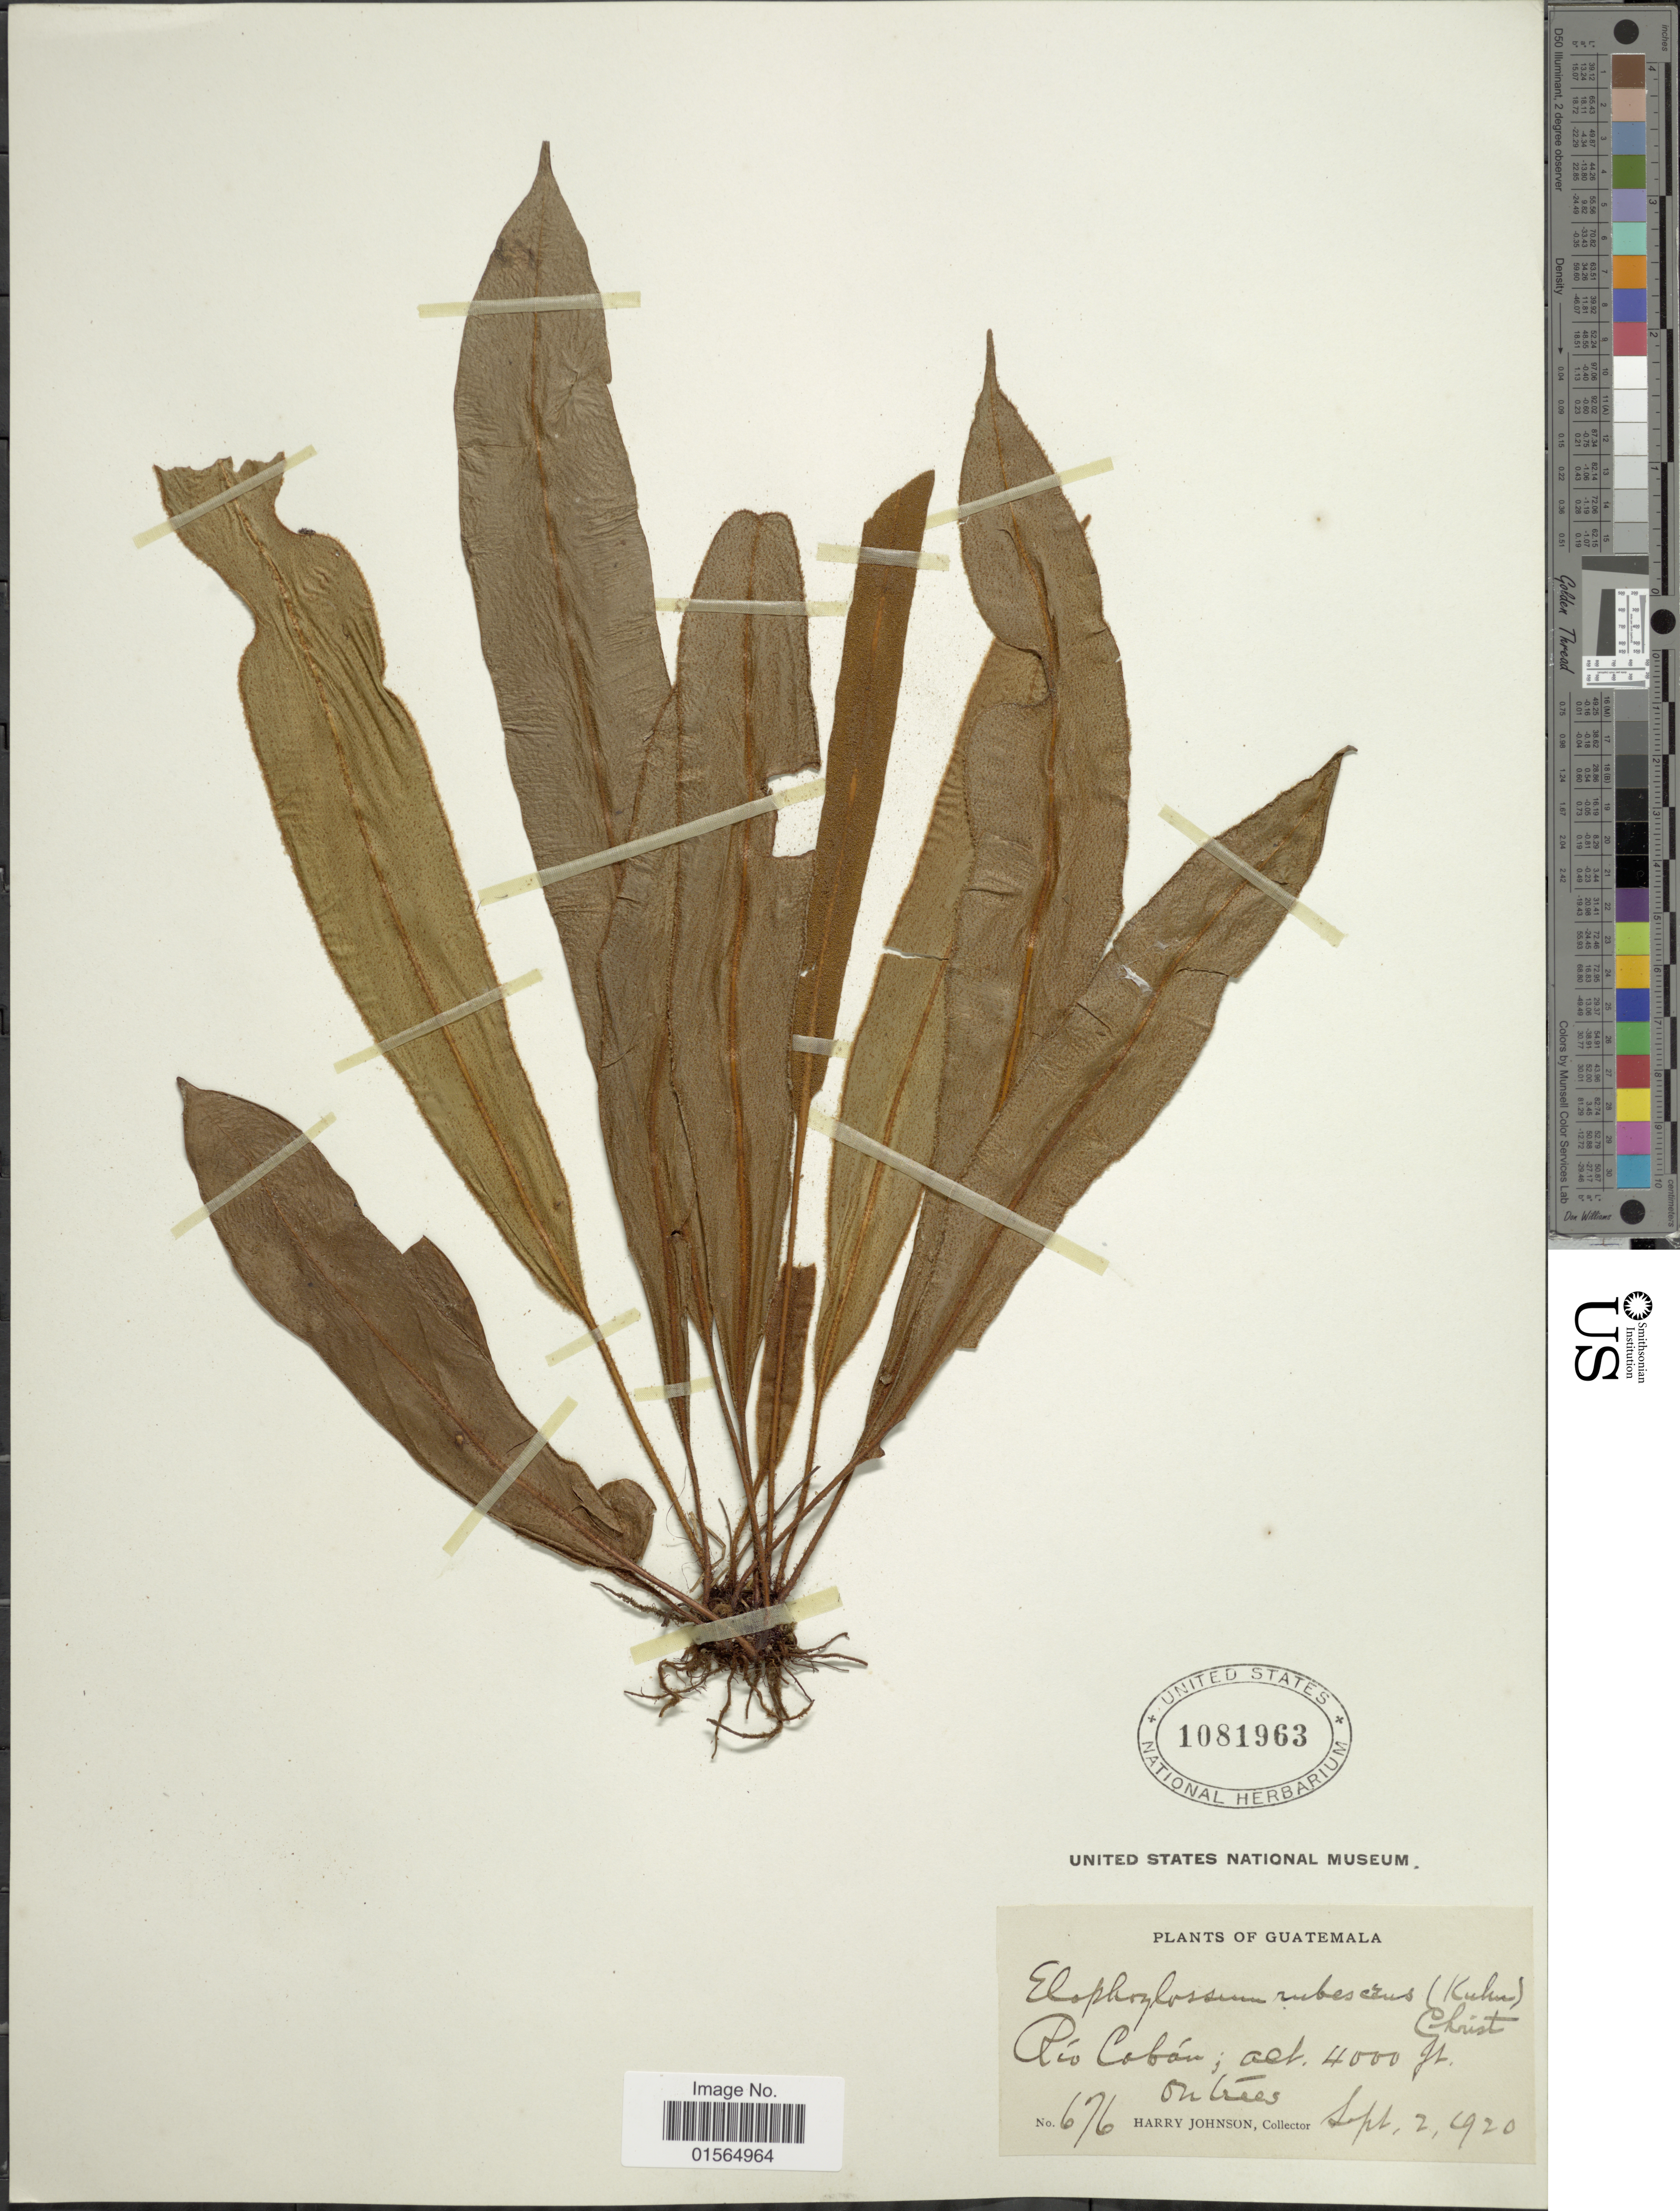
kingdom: Plantae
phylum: Tracheophyta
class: Polypodiopsida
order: Polypodiales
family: Dryopteridaceae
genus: Elaphoglossum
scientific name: Elaphoglossum rubescens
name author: Kuhn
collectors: H. Johnson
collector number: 676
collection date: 1920-09-02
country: Guatemala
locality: Rio Coban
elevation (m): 1219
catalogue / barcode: US 1081963